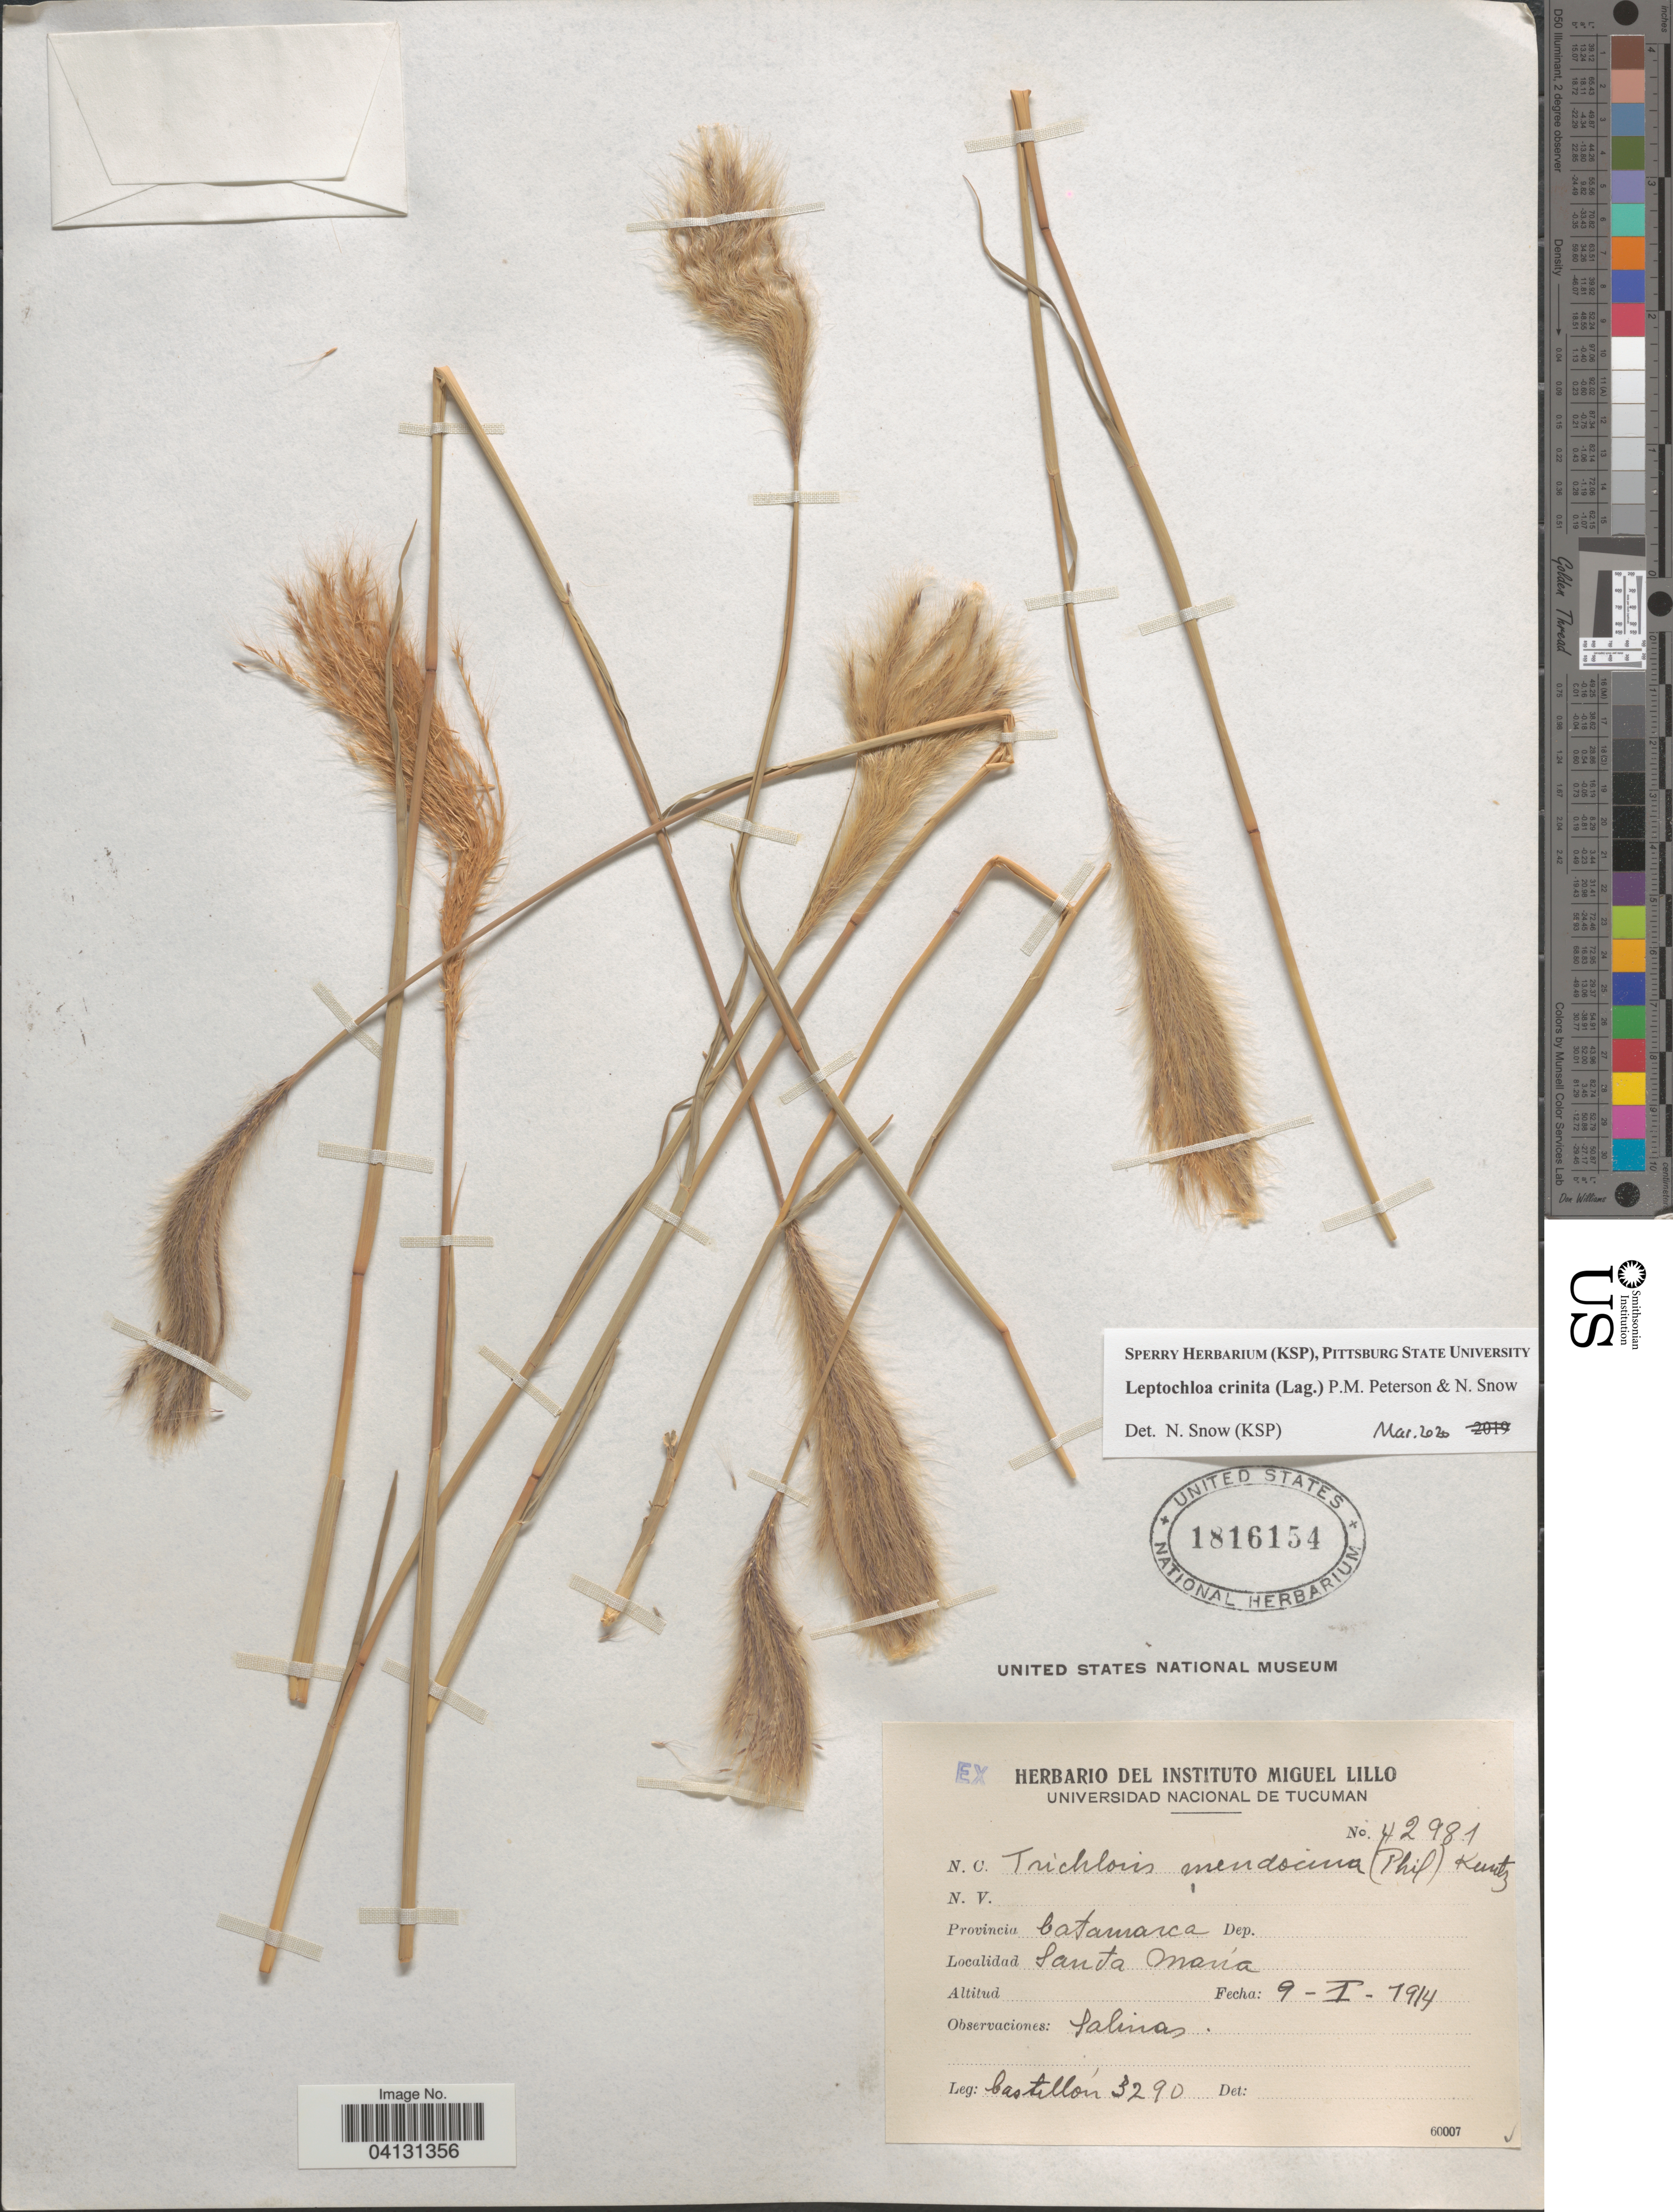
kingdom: Plantae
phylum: Tracheophyta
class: Liliopsida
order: Poales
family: Poaceae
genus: Leptochloa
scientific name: Leptochloa crinita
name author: (Lag.) P.M. Peterson & N. Snow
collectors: Castillon, --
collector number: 3290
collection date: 1914-01-09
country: Argentina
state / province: Catamarca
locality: Santa María.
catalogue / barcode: US 1816154